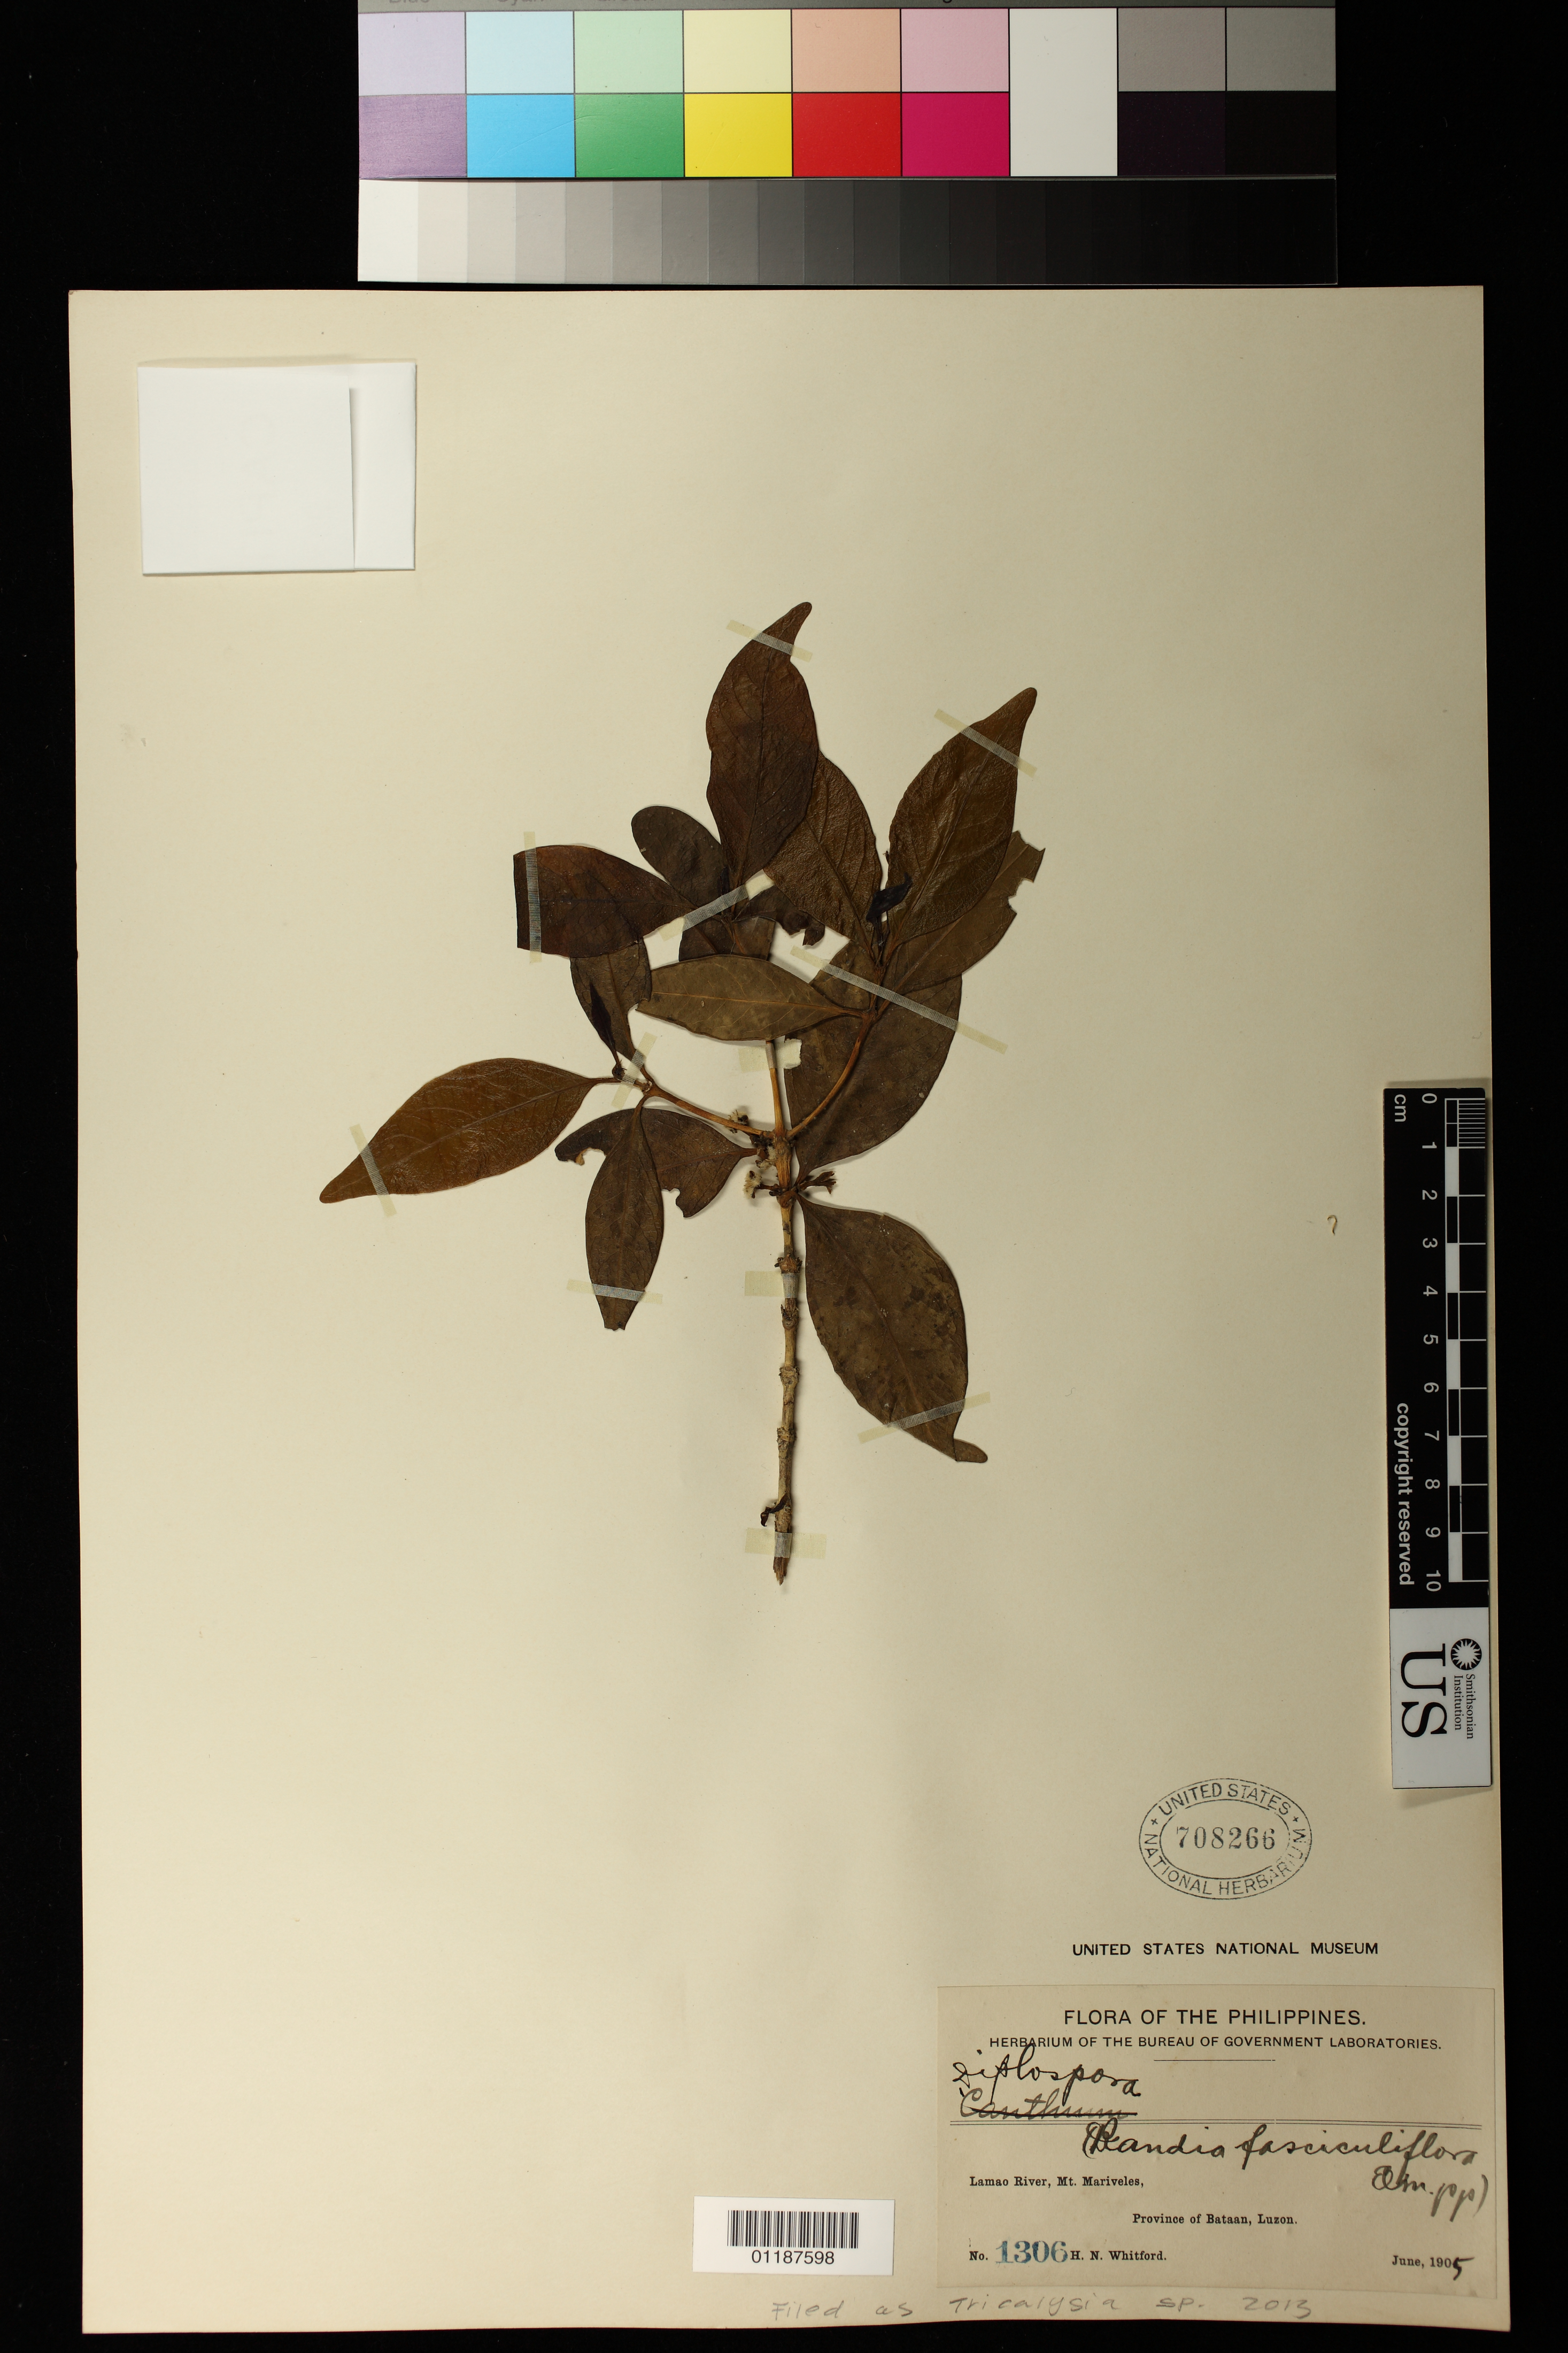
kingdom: Plantae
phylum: Tracheophyta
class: Magnoliopsida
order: Gentianales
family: Rubiaceae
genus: Tricalysia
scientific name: Tricalysia sp.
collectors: H. N. Whitford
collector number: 1306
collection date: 1905-06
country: Philippines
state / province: Central Luzon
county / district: Bataan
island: Luzon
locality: Lamao River, Mt. Mariveles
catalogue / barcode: US 708266